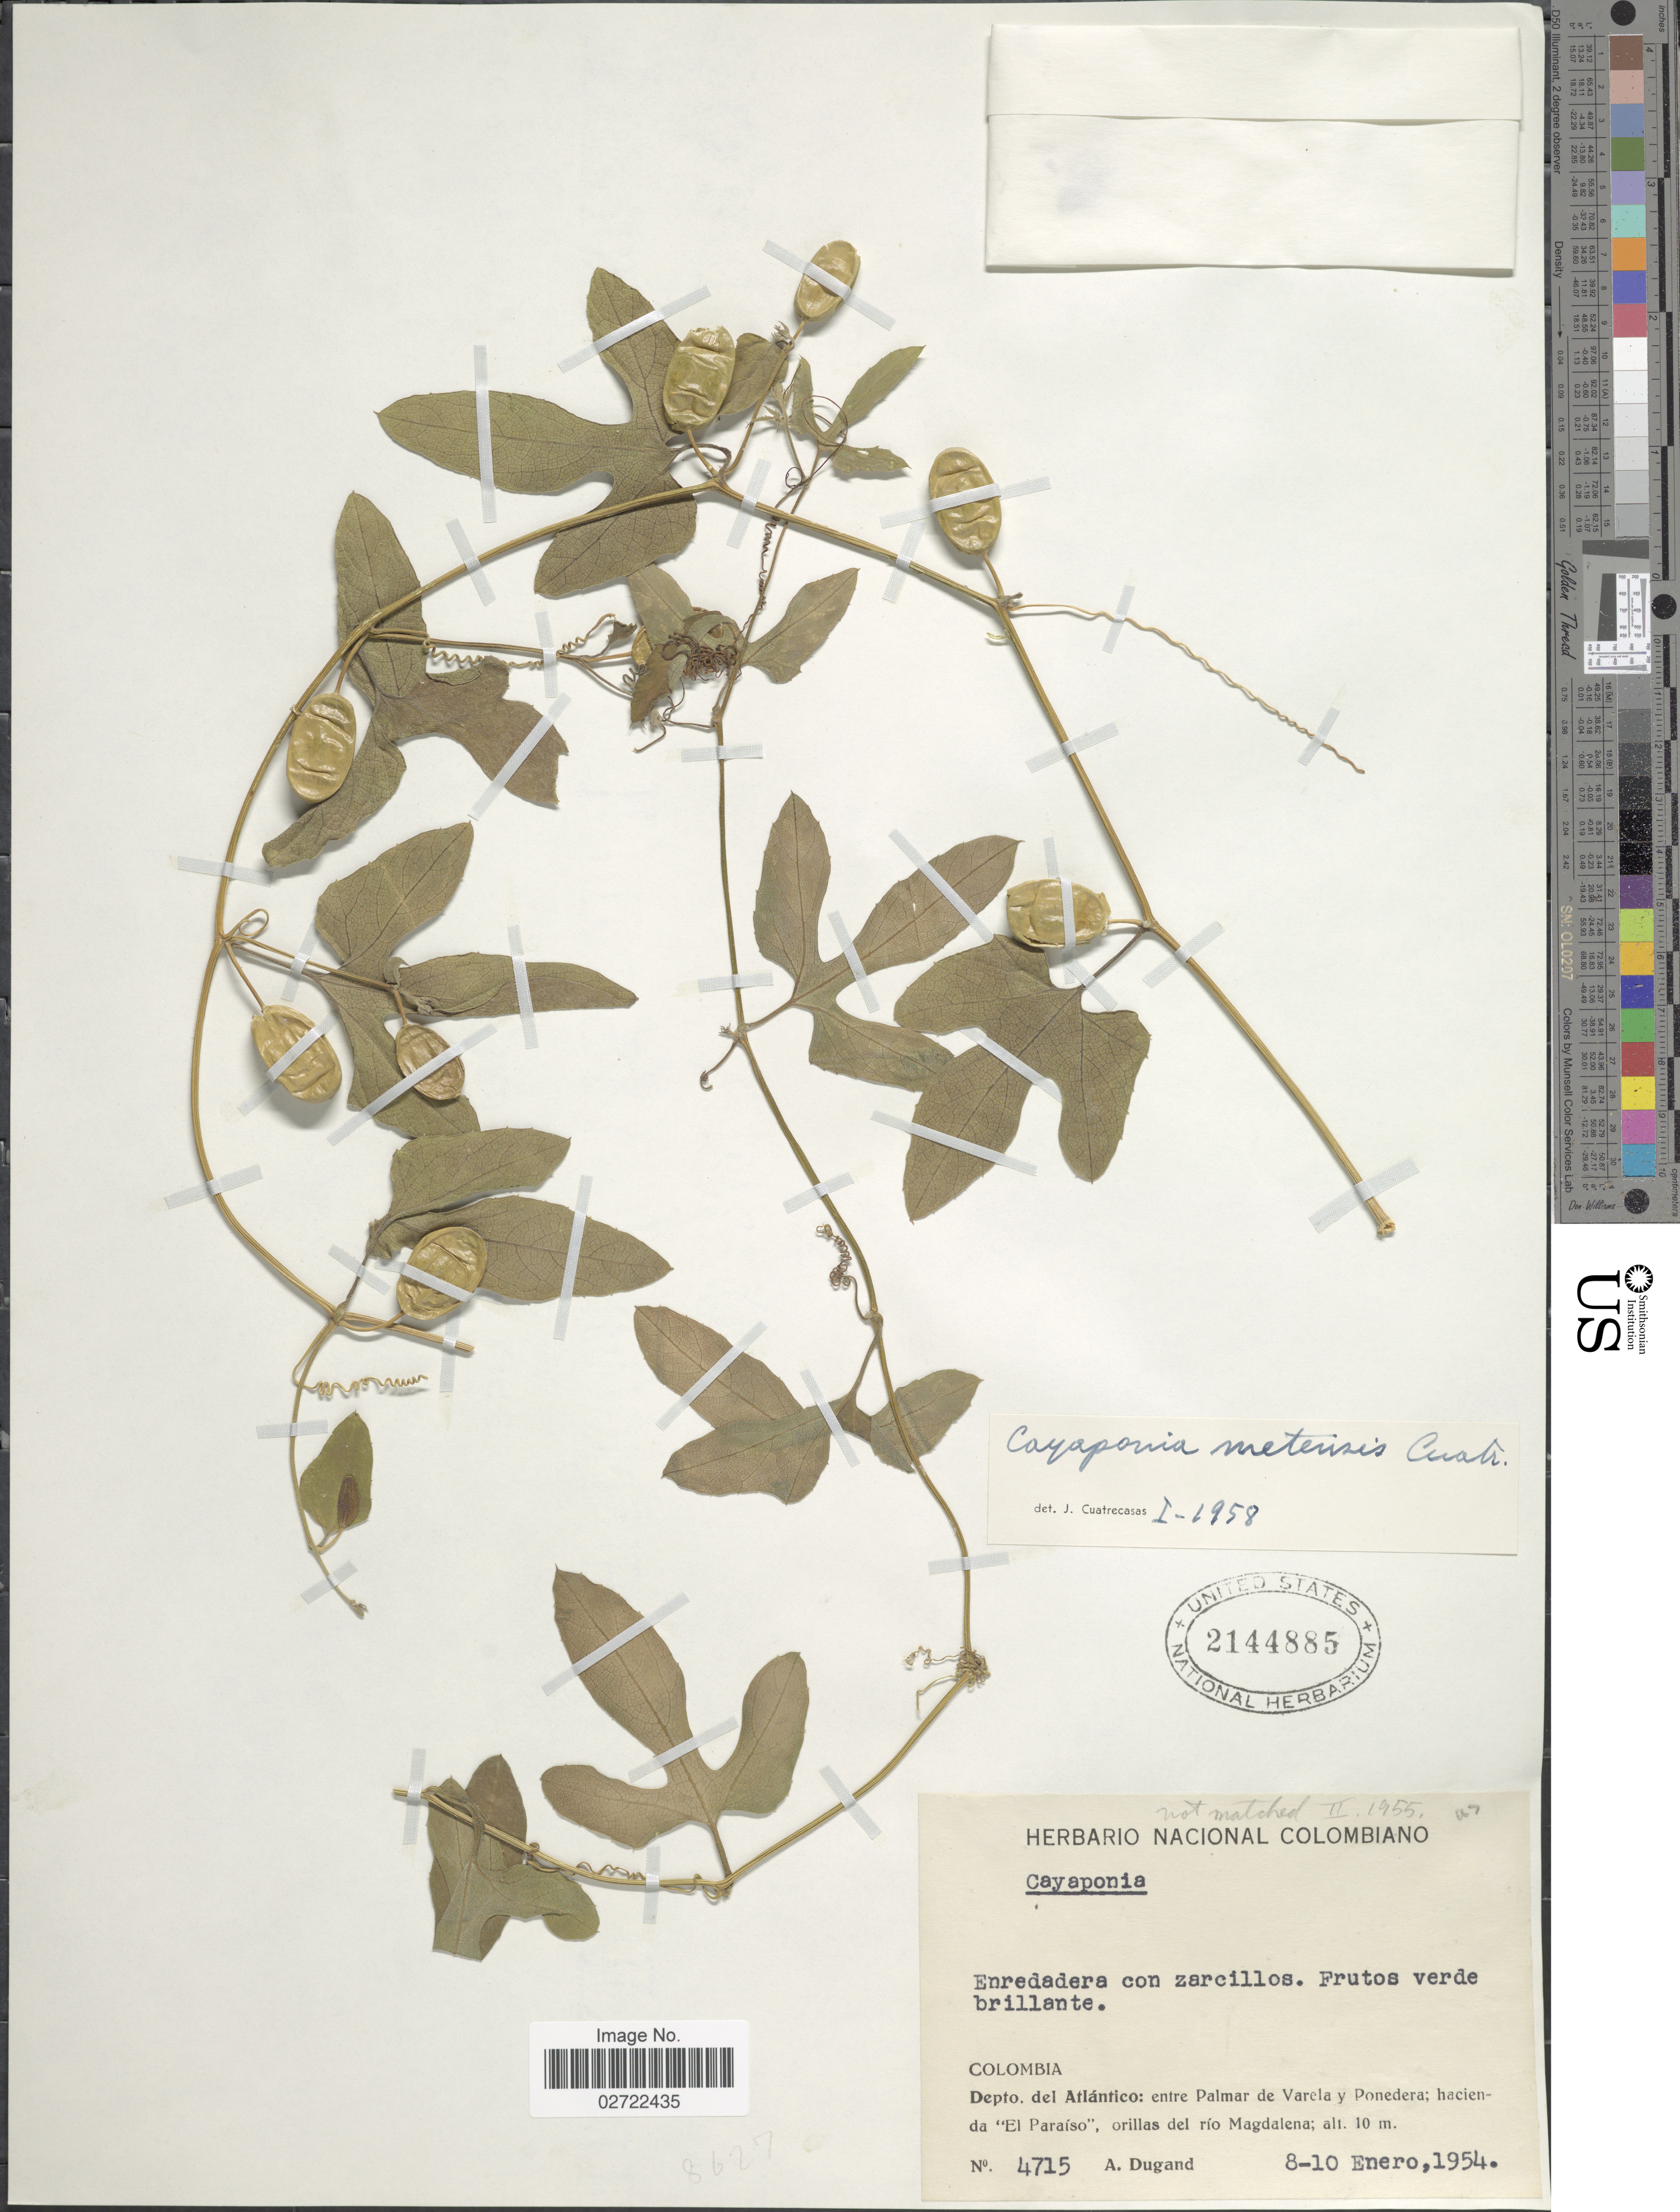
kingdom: Plantae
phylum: Tracheophyta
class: Magnoliopsida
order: Cucurbitales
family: Cucurbitaceae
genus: Cayaponia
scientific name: Cayaponia podantha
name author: Cogn.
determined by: Nee, Michael H.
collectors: A. Dugand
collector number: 4715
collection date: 1954-01-08/1954-01-10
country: Colombia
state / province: Atlántico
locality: Depto. del Atlantico: entre Palmar de Varela y Ponedera; hacienda "El Paraiso", orillas del rio Magdalena.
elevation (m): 10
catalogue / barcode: US 2144885